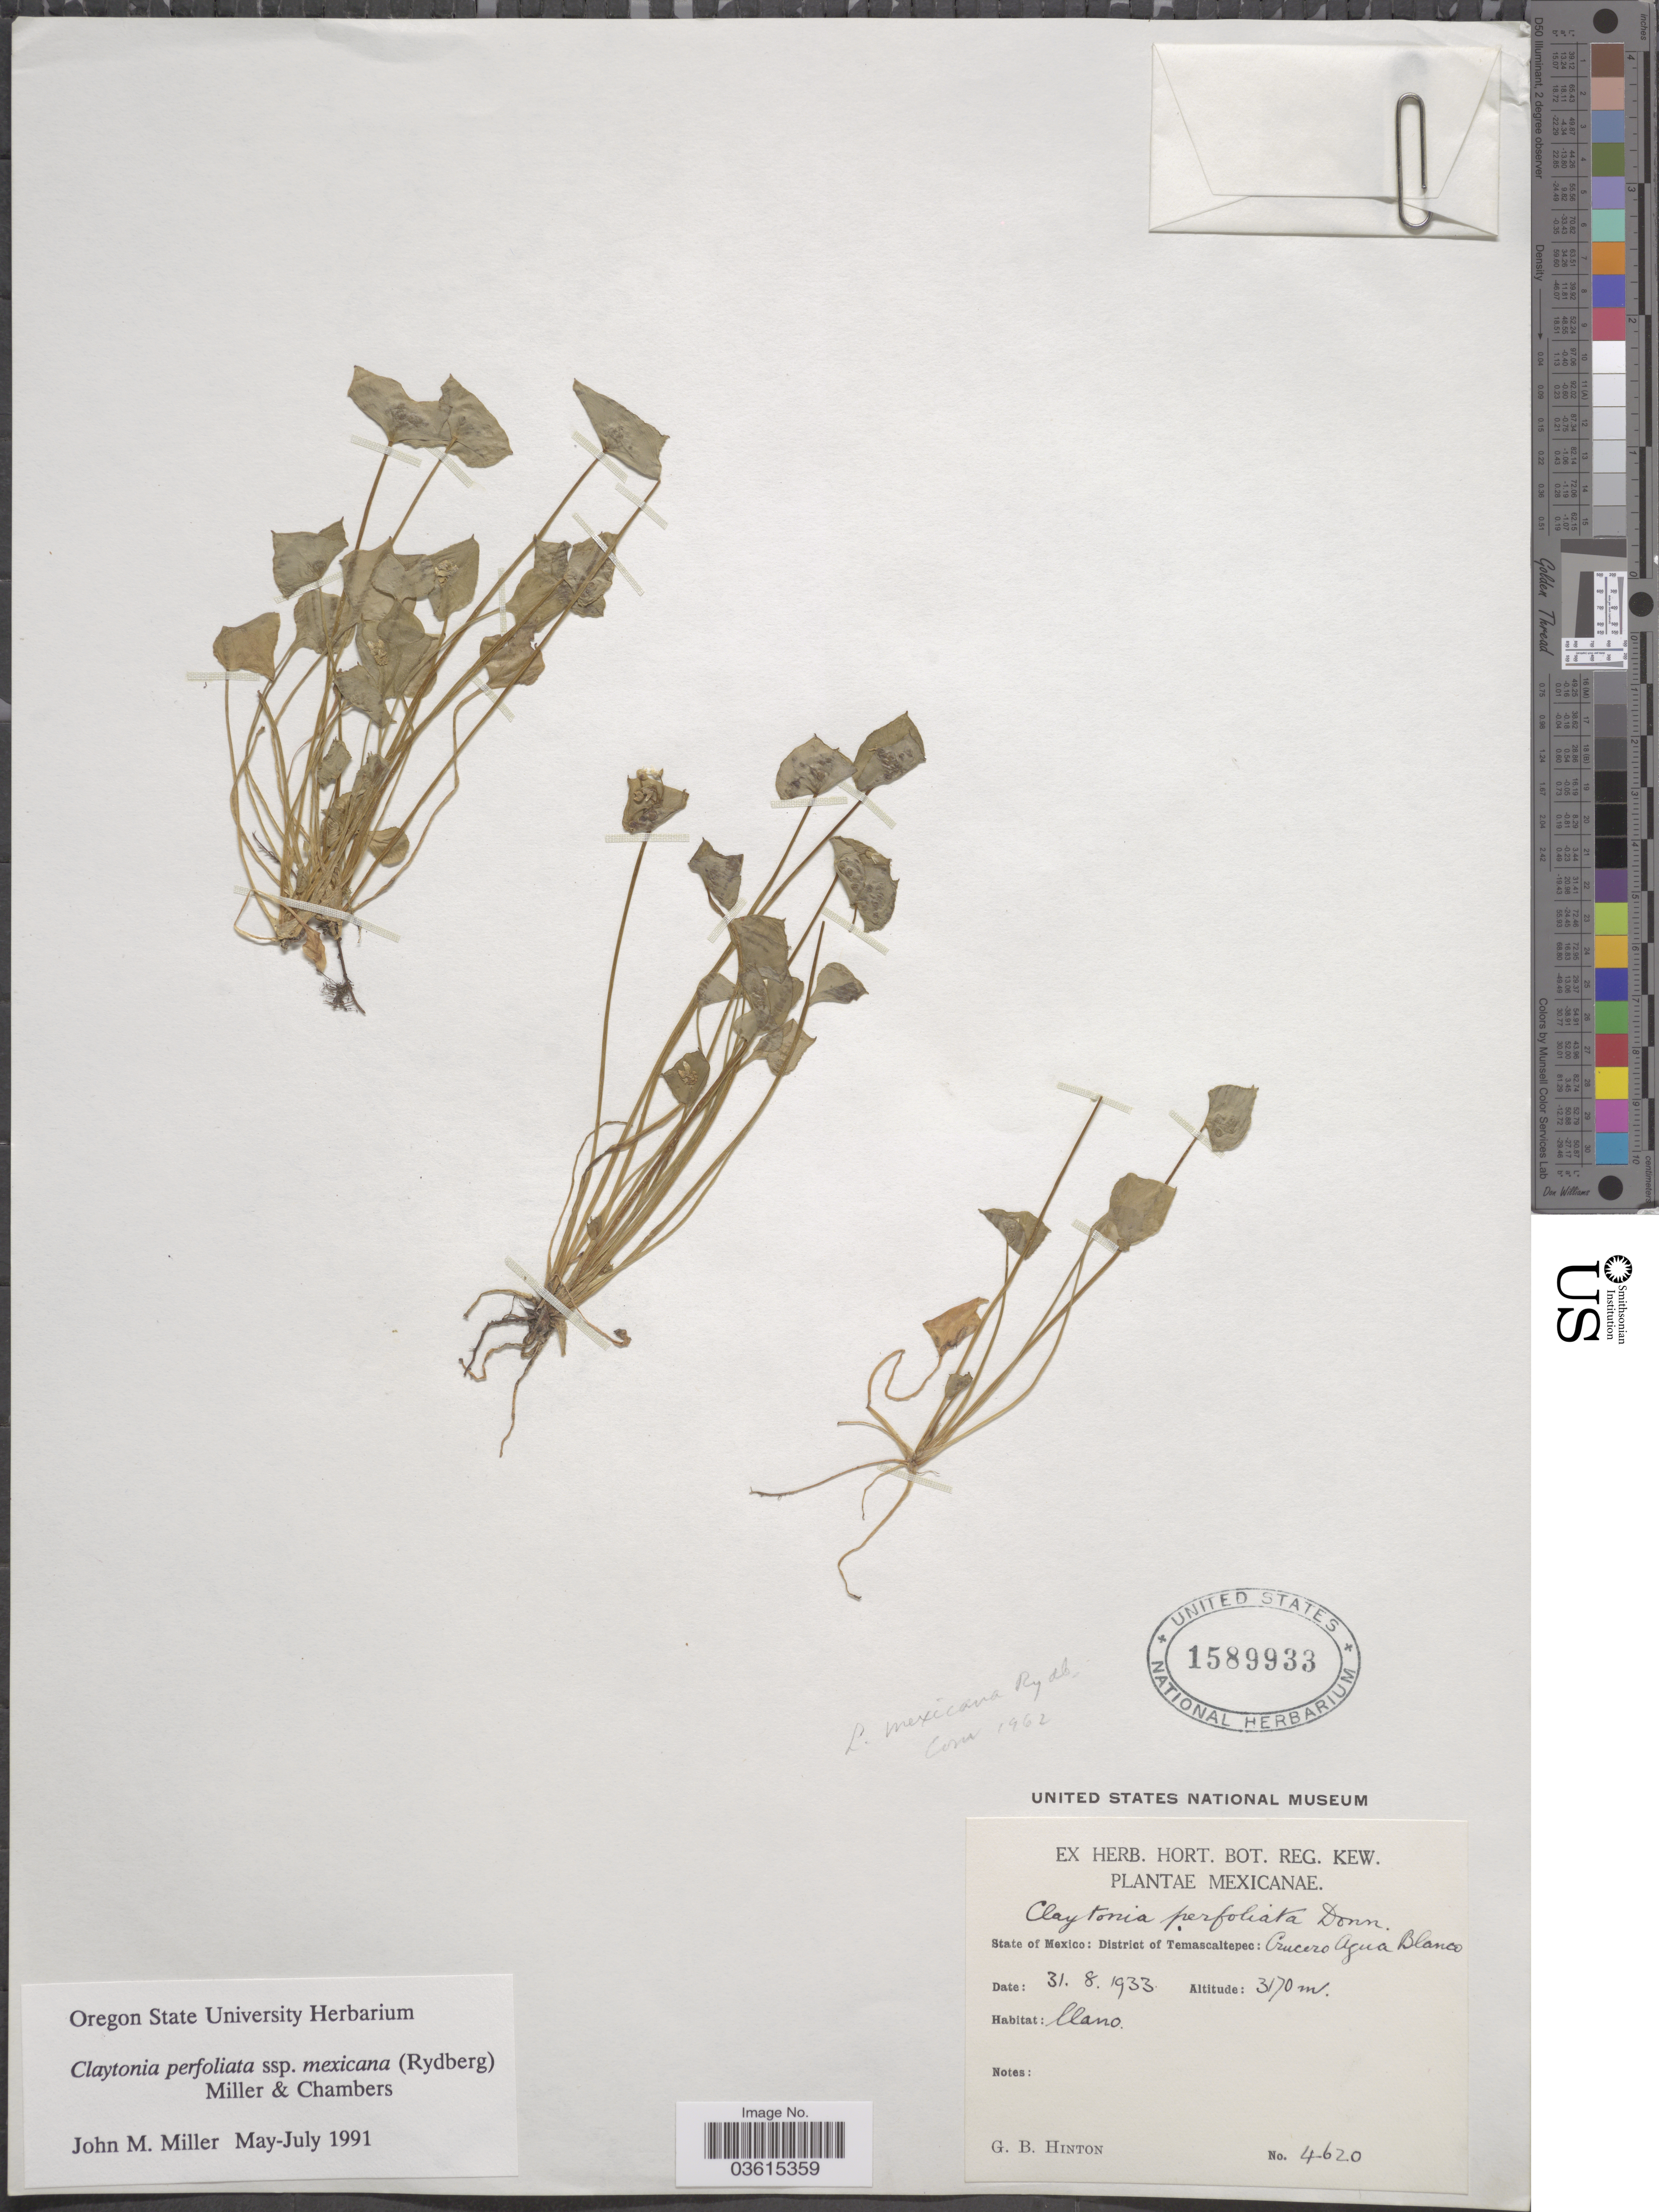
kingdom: Plantae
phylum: Tracheophyta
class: Magnoliopsida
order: Caryophyllales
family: Montiaceae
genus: Claytonia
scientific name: Claytonia perfoliata subsp. mexicana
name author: (Rydb.) Mill. & Chambers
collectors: G. B. Hinton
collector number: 4620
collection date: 1933-08-31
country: Mexico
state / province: México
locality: District of Temascaltepec: Crucero Agua Blanco.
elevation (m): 3170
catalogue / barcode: US 1589933